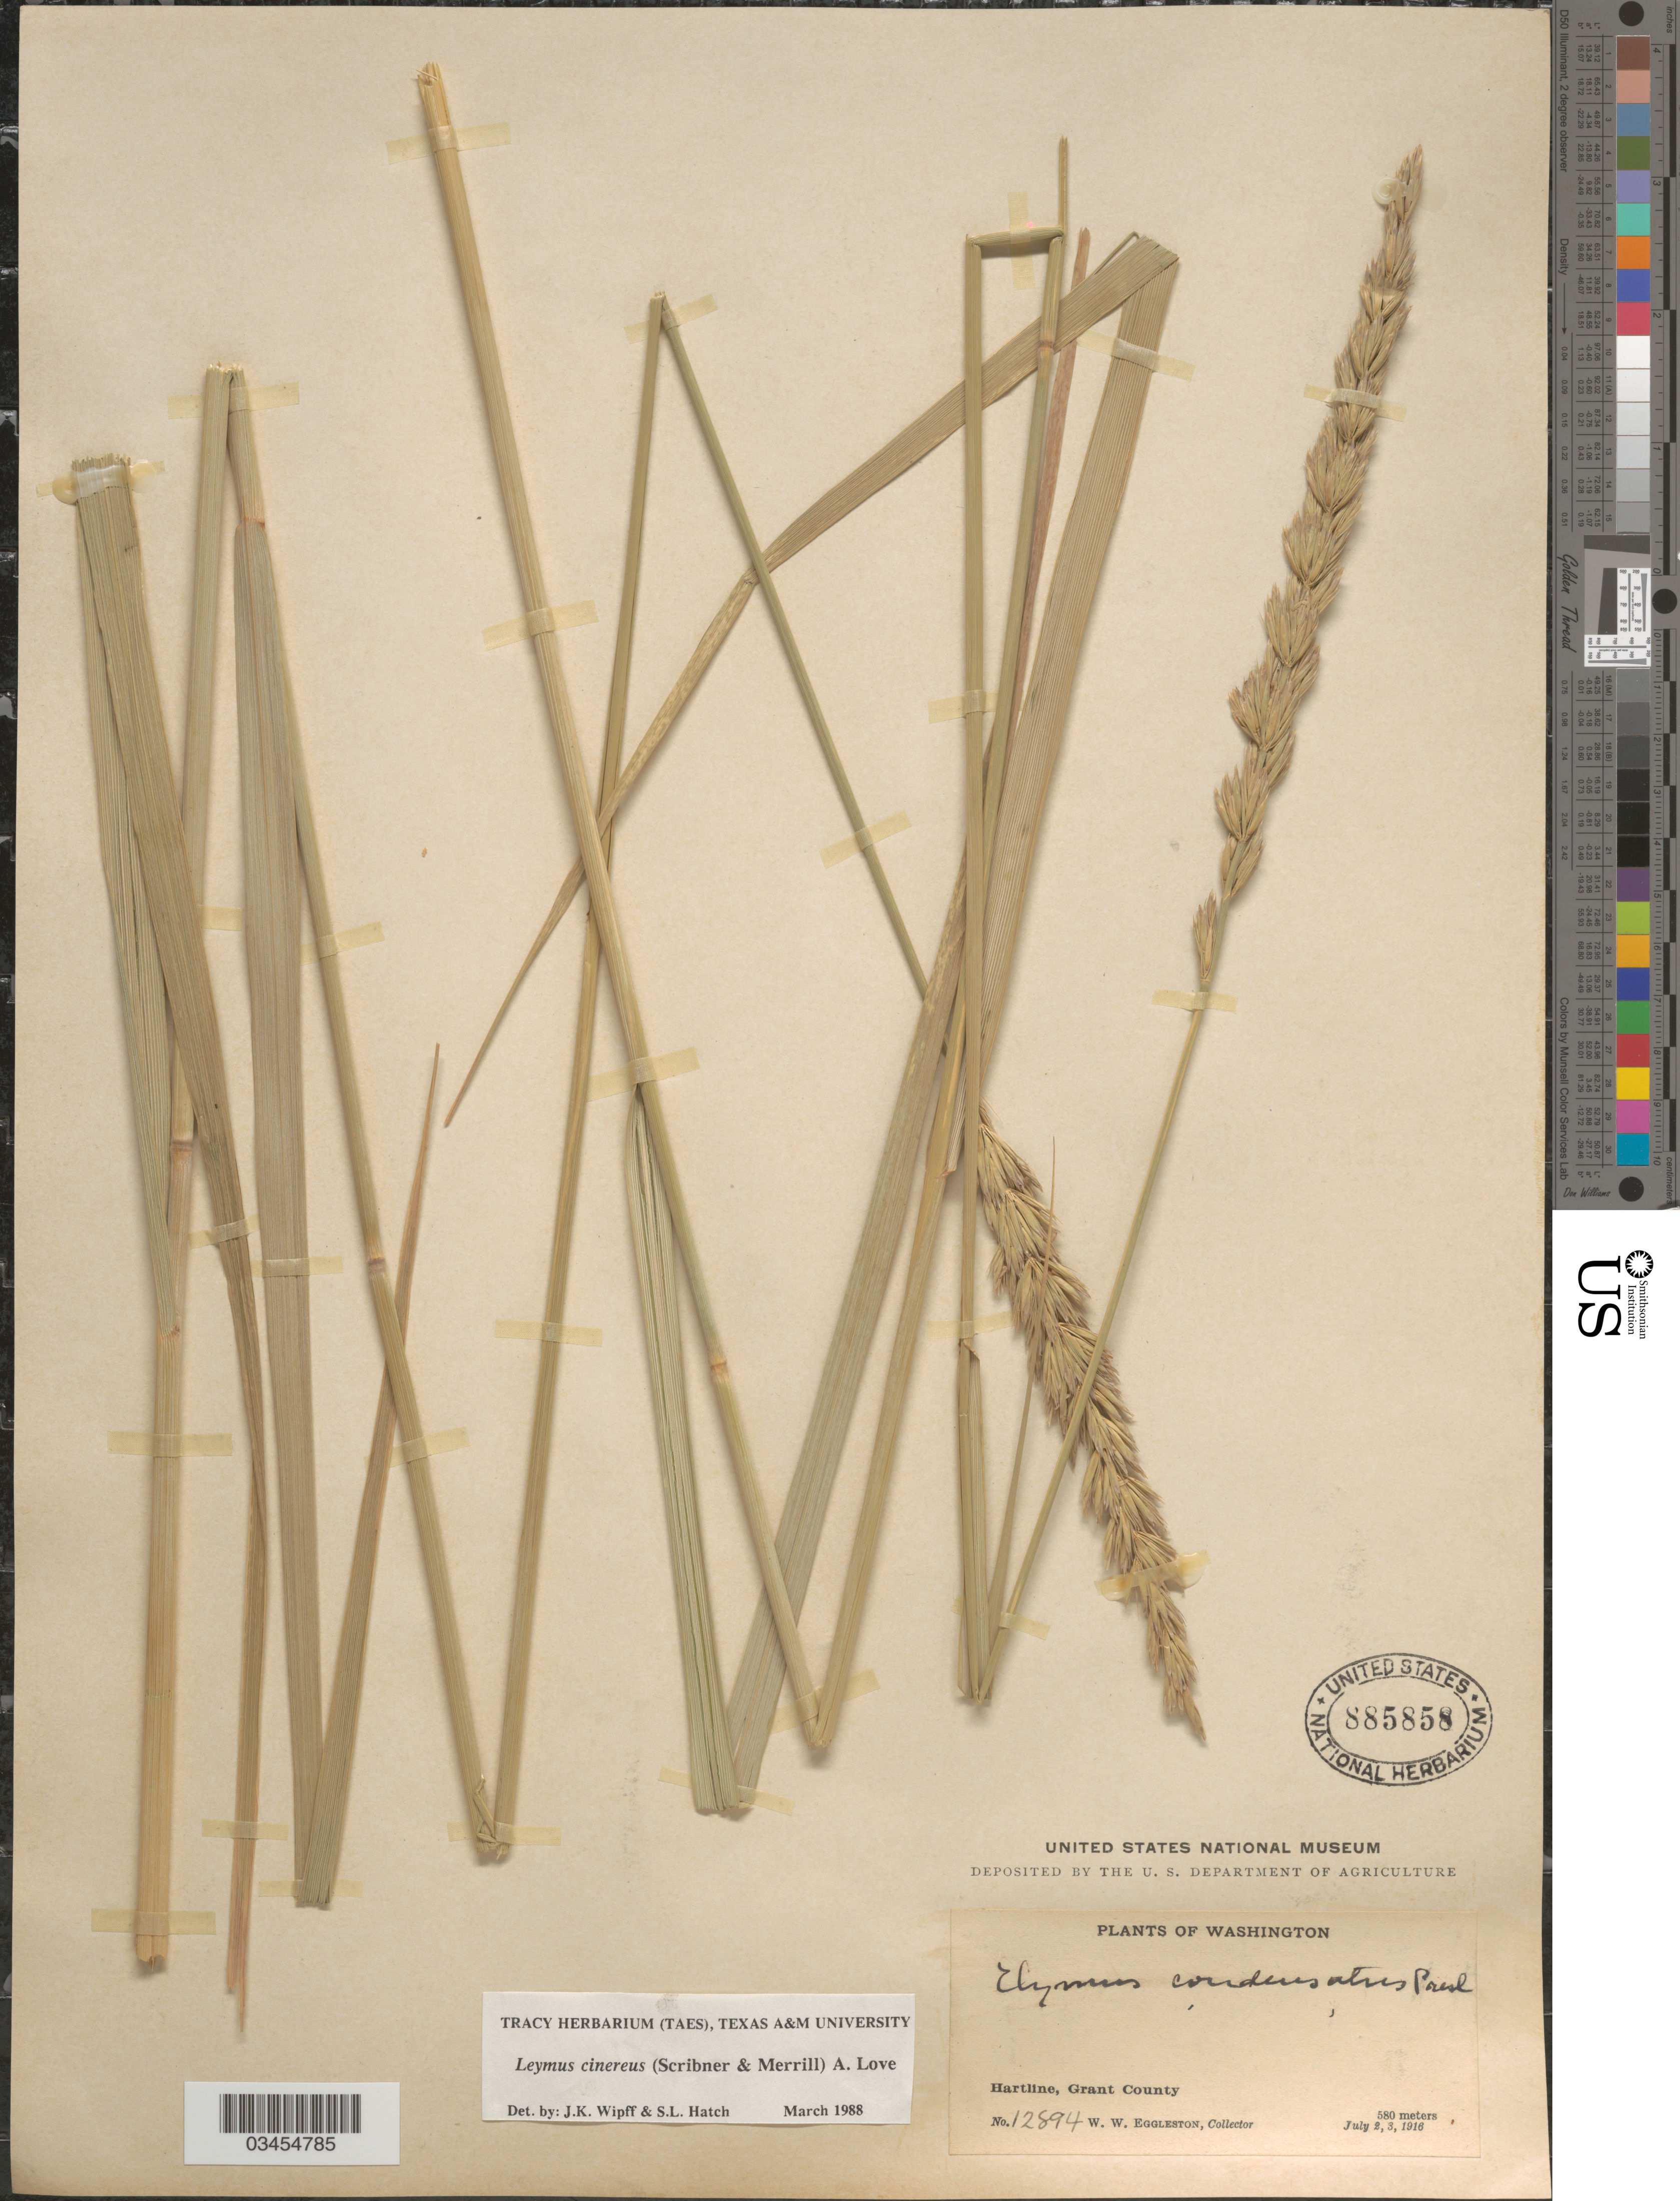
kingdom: Plantae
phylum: Tracheophyta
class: Liliopsida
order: Poales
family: Poaceae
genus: Leymus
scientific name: Leymus cinereus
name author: (Scribn. & Merr.) Á. Löve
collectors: W. W. Eggleston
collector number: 12894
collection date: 1916-07-02/1916-07-03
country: United States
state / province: Washington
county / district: Grant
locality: Hartline, Grant County.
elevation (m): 580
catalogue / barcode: US 885858